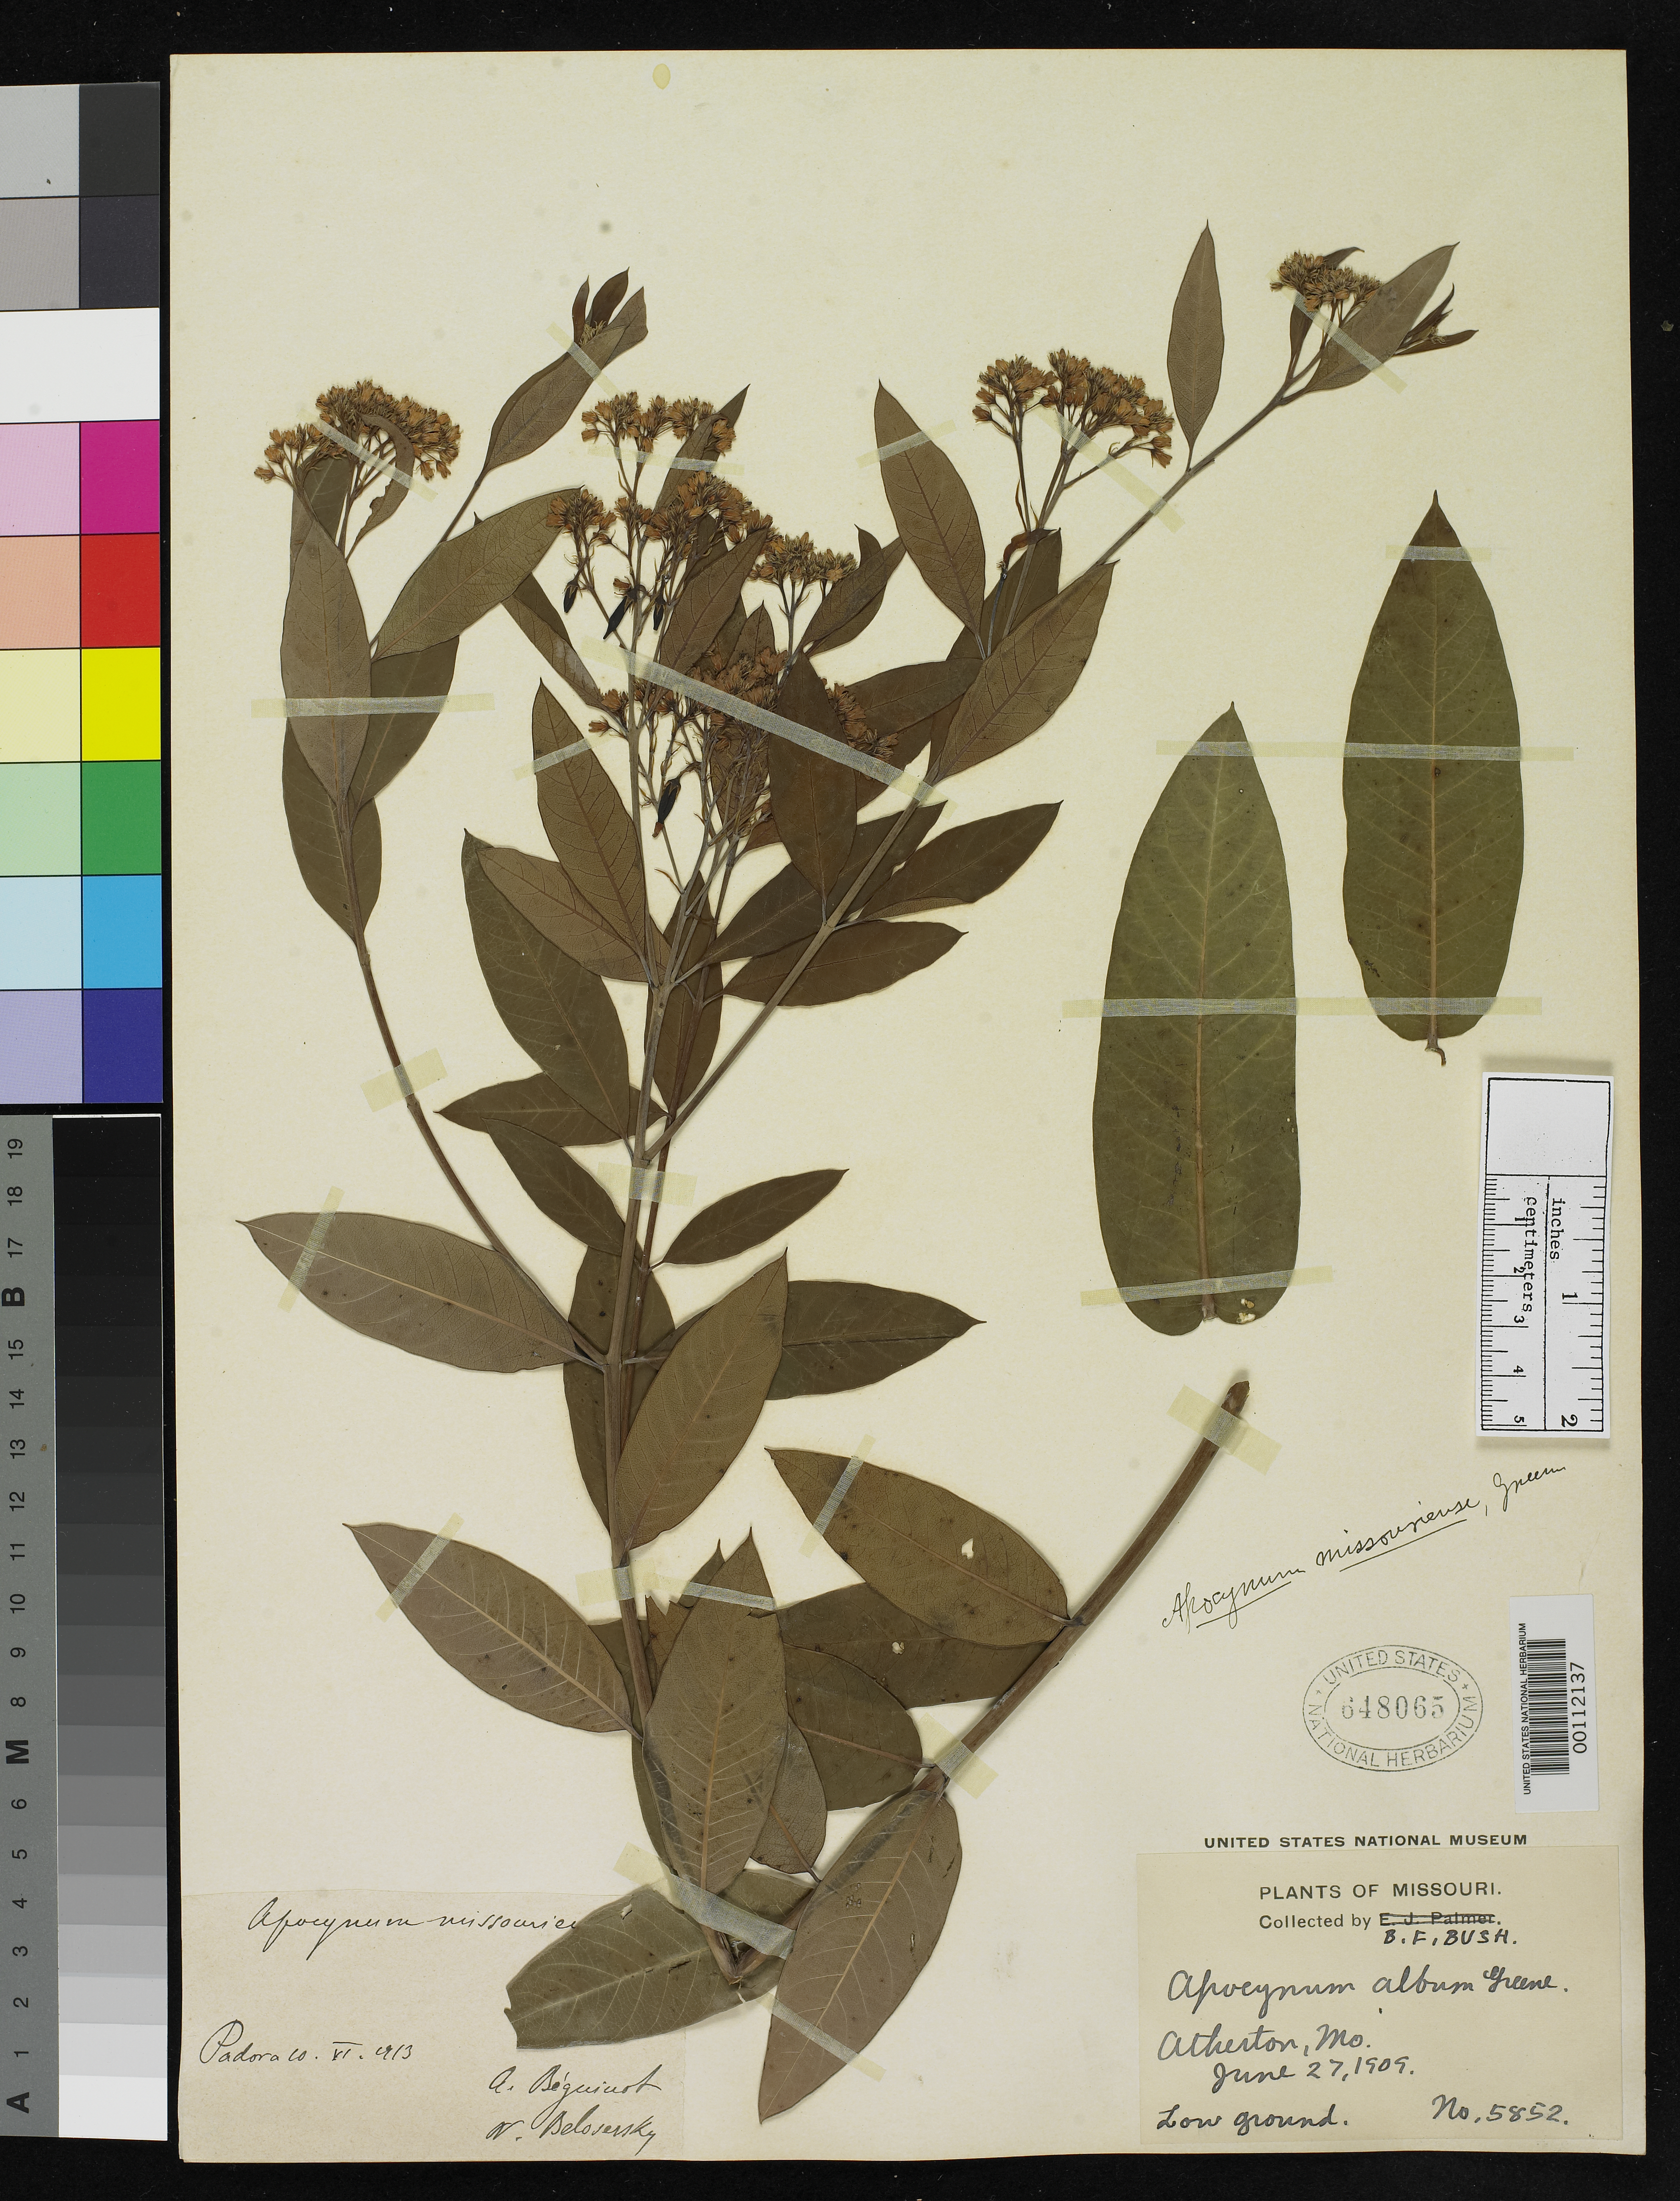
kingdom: Plantae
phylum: Tracheophyta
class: Magnoliopsida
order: Gentianales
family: Apocynaceae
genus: Apocynum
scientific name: Apocynum missouriense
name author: Greene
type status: Isotype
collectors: B. F. Bush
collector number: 5852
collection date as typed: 27 Jun 1909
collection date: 1909-06-27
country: United States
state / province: Missouri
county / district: Jackson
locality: Atherton.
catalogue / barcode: US 648065